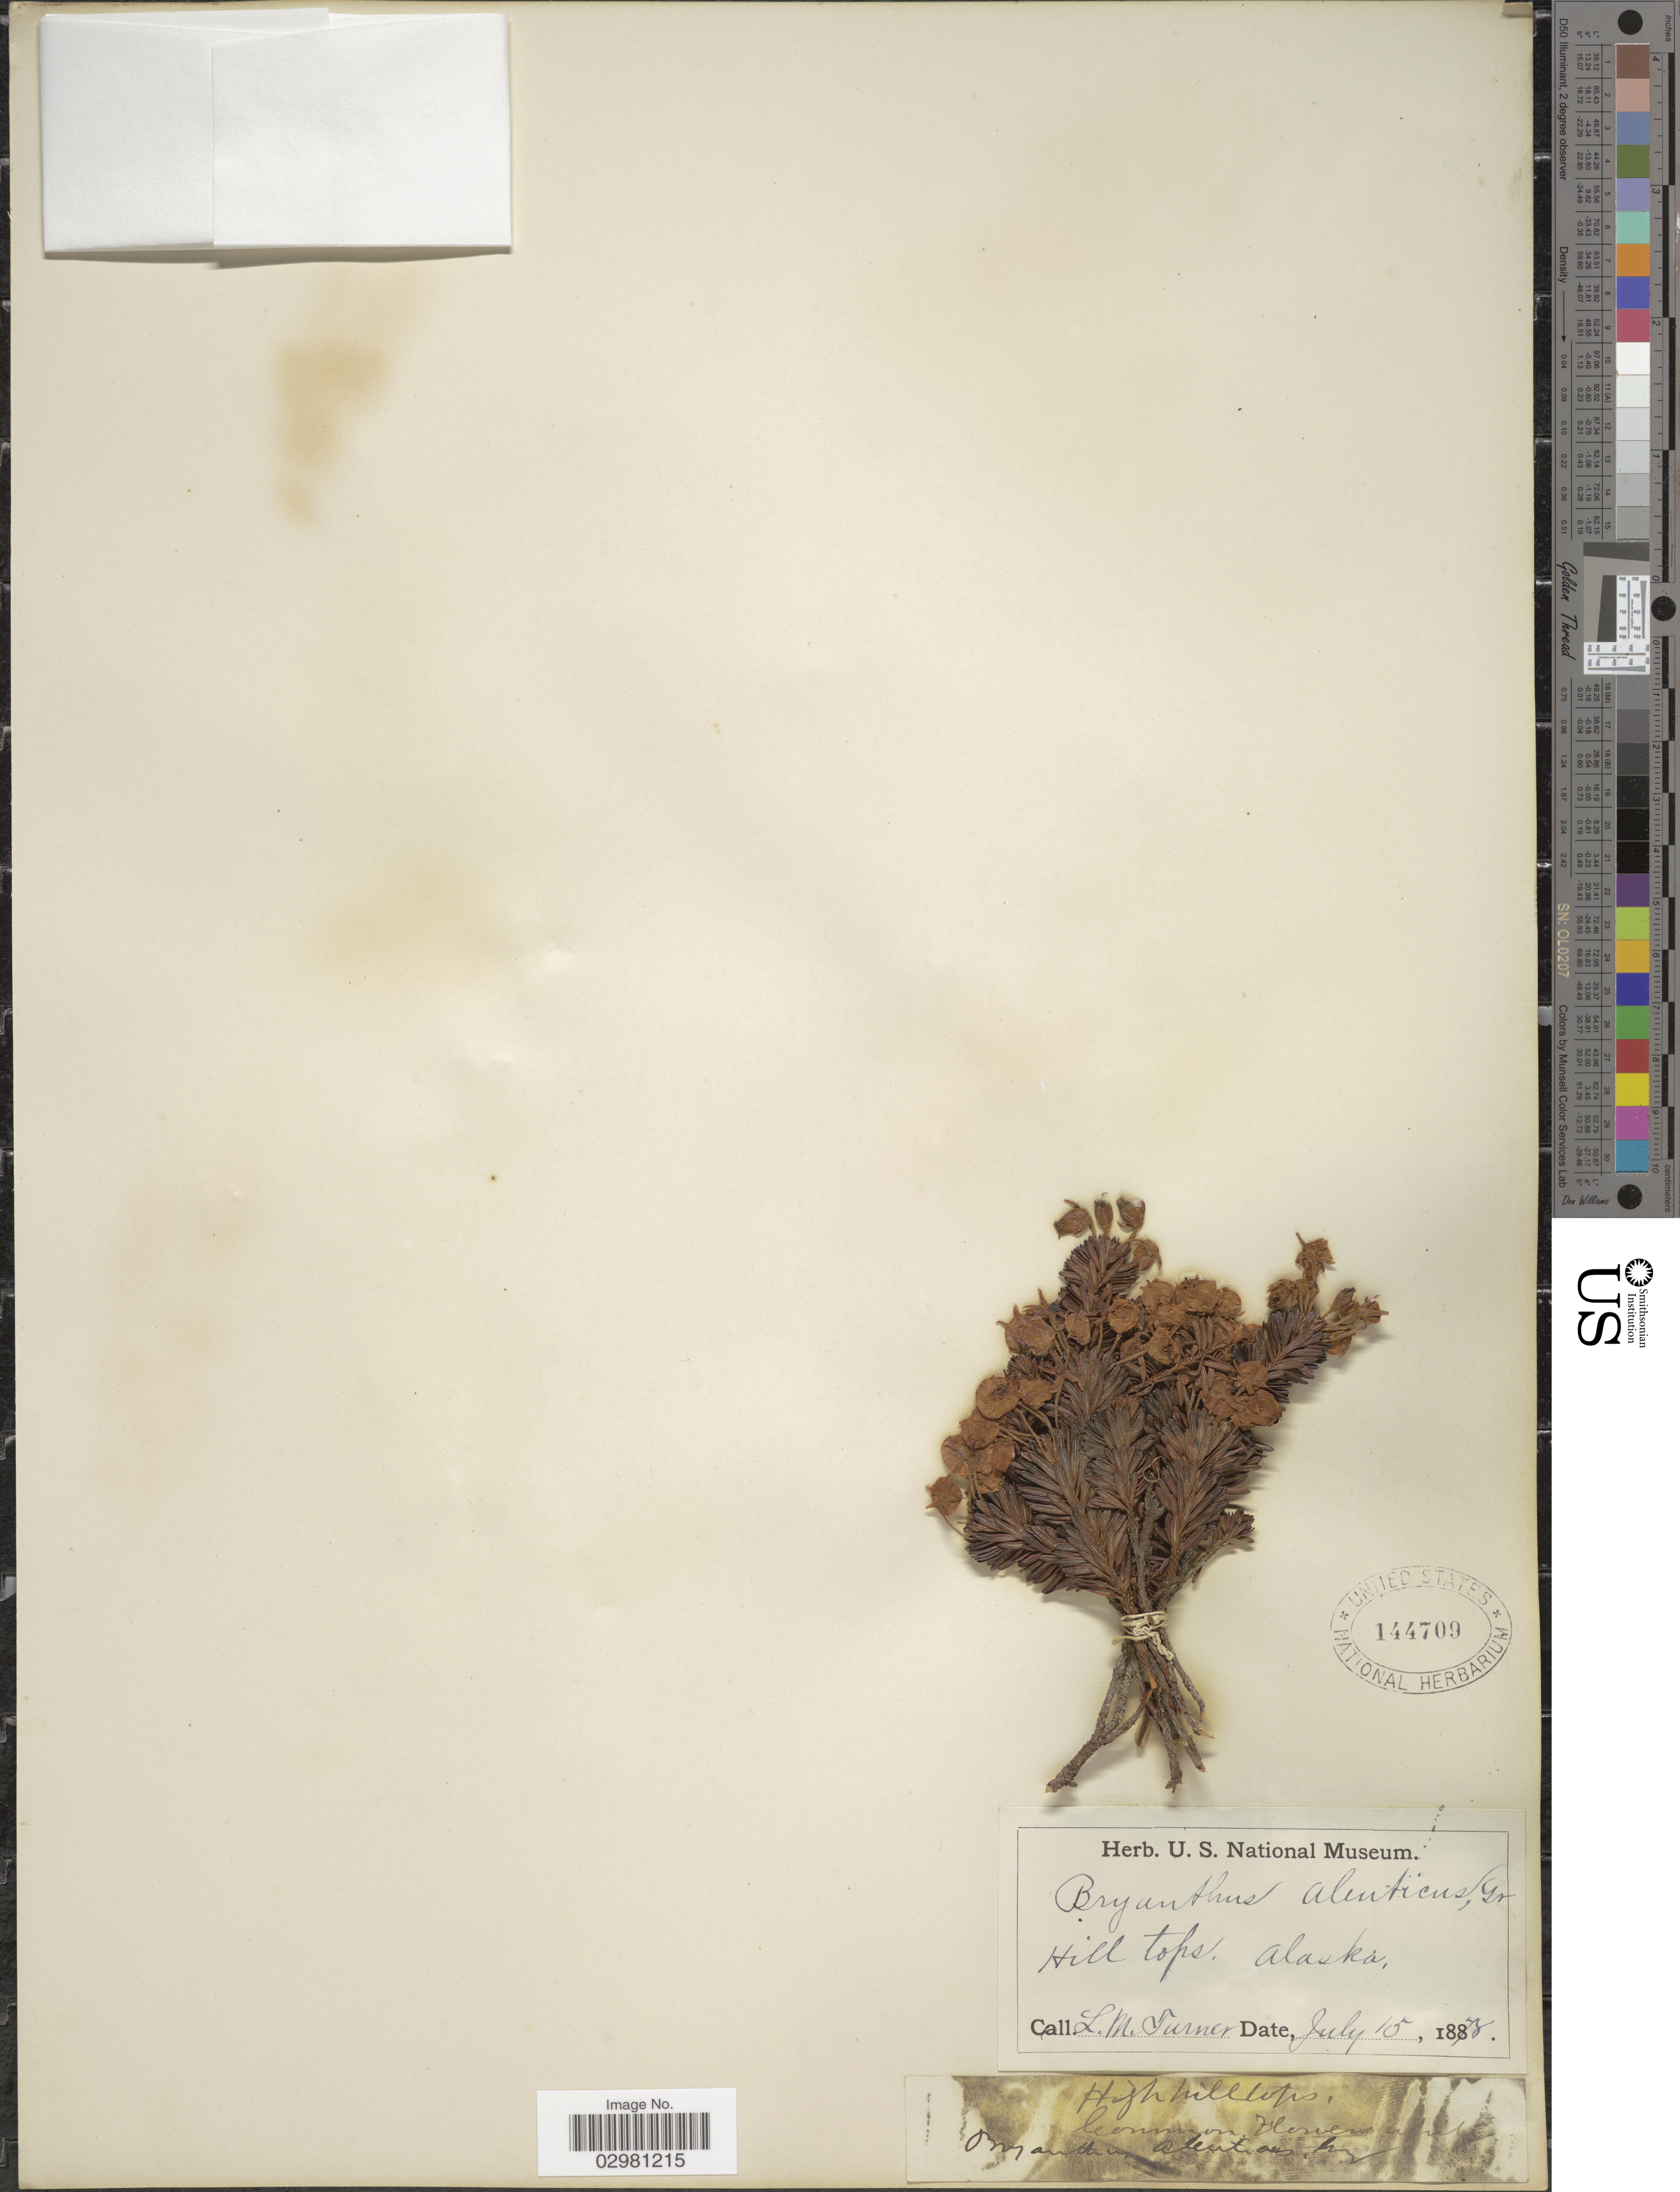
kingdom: Plantae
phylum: Tracheophyta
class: Magnoliopsida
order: Ericales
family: Ericaceae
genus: Phyllodoce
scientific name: Phyllodoce aleutica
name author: (Spreng.) A. Heller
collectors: L. M. Turner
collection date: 1883-07-15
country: United States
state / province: Alaska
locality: Hill tops.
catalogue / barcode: US 144709